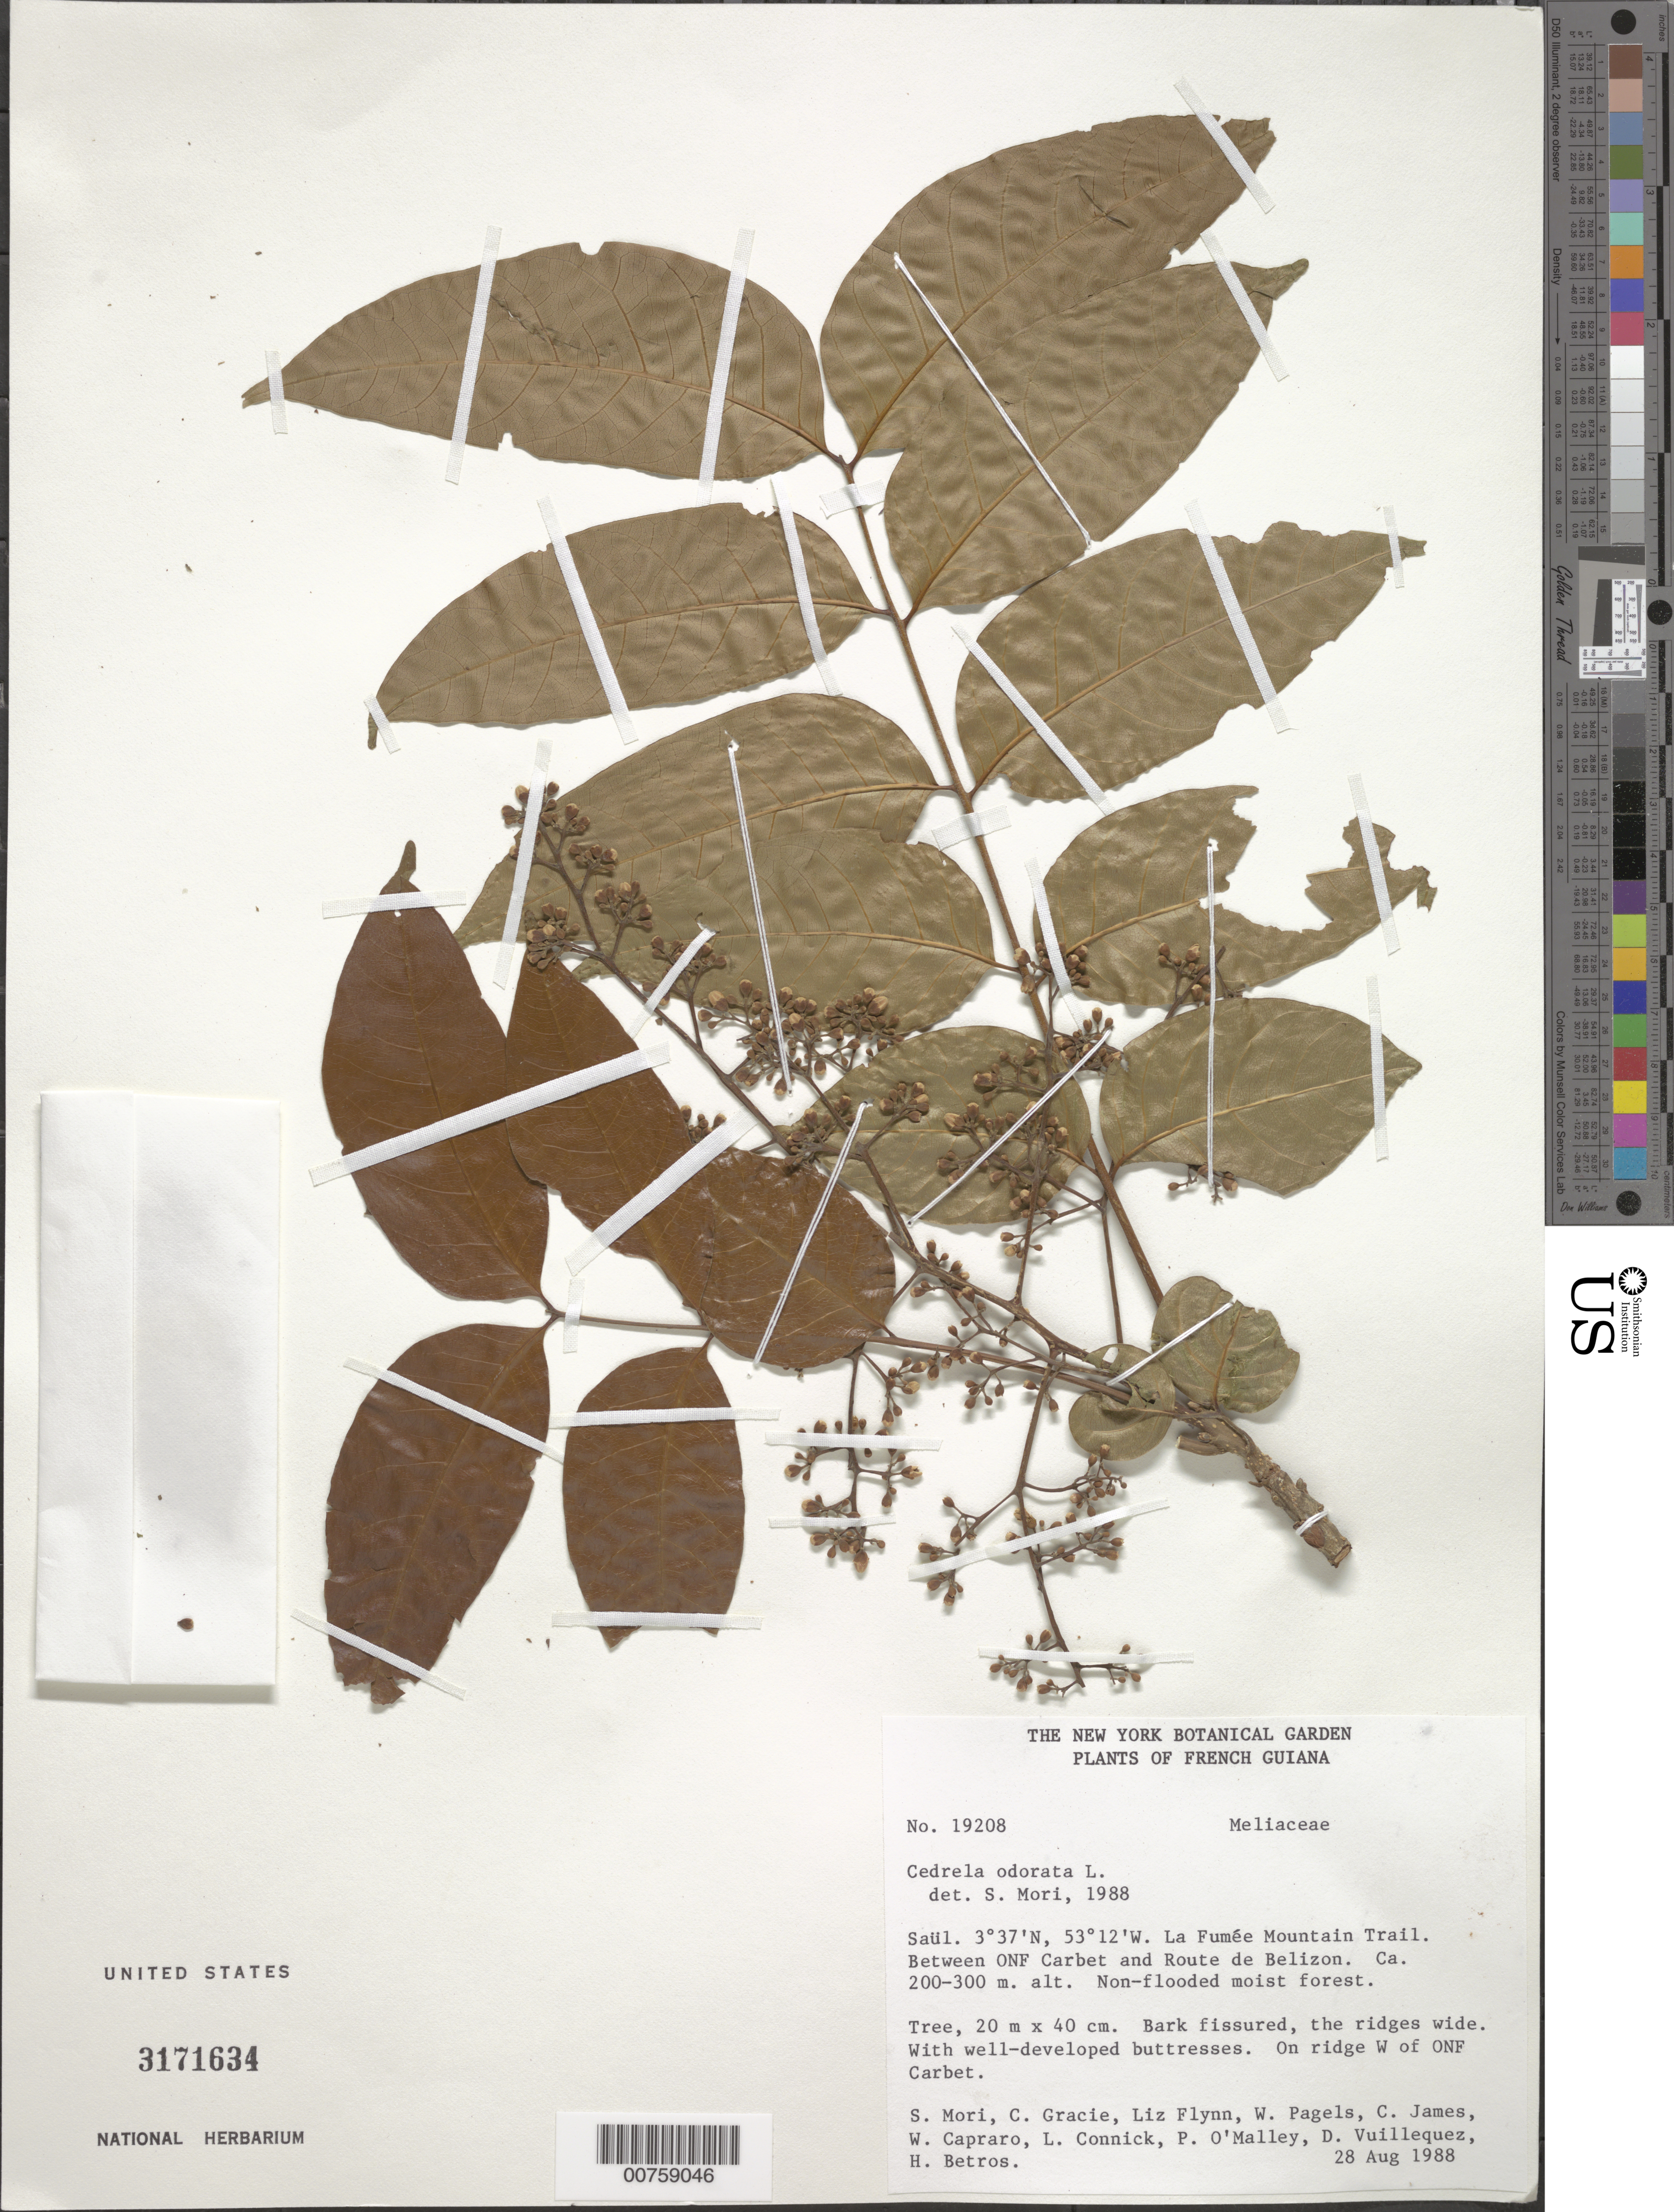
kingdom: Plantae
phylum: Tracheophyta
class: Magnoliopsida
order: Sapindales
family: Meliaceae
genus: Cedrela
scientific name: Cedrela odorata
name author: L.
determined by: Mori, Scott A.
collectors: S. Mori, C. A. Gracie, L. Flynn, W. Pagels, C. James, W. Capraro & L. Connick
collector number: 19208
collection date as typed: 28-Aug-88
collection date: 1988-08-28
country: French Guiana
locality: Saül, La Fumée Mountain Trail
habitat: Non-flooded moist forest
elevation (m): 200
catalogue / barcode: US 3171634